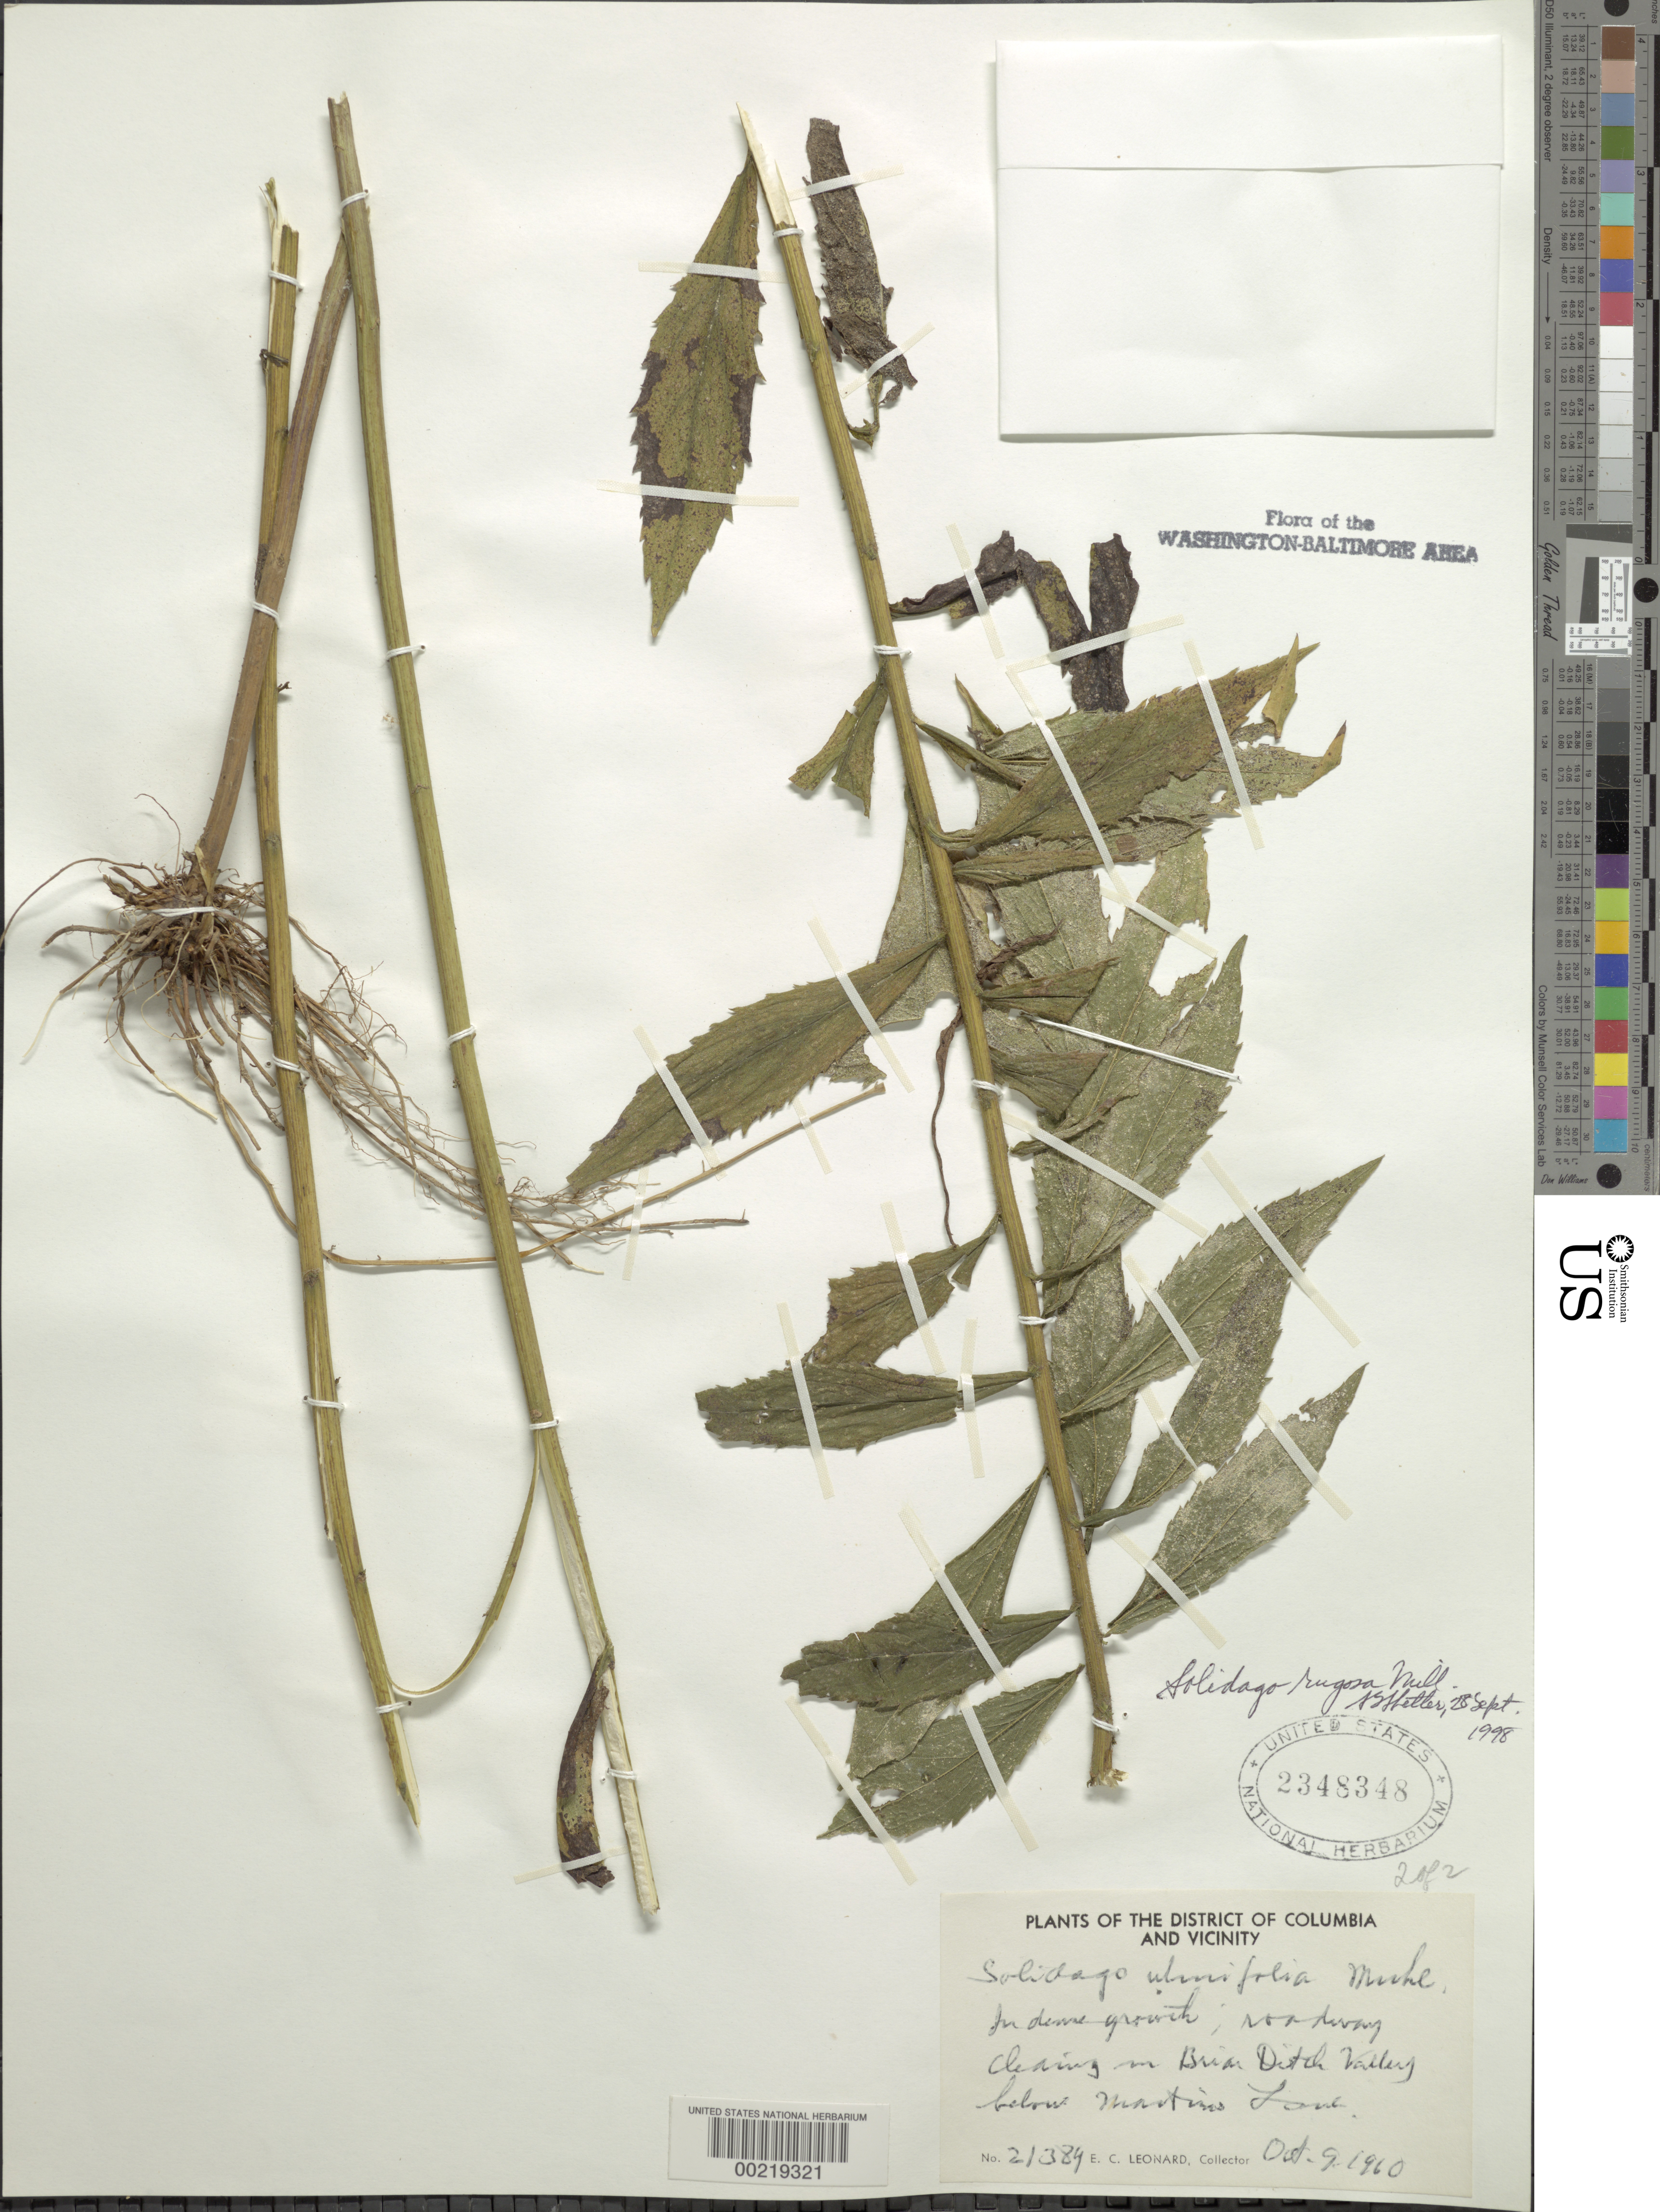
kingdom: Plantae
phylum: Tracheophyta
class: Magnoliopsida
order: Asterales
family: Asteraceae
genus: Solidago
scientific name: Solidago rugosa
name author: Mill.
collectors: E. C. Leonard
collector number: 21389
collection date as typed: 09 Oct 1960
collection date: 1960-10-09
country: United States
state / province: Maryland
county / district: Prince George's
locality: Briar Ditch Valley below Martins Lane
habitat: Dense growth of grass and shrub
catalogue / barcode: US 2348348